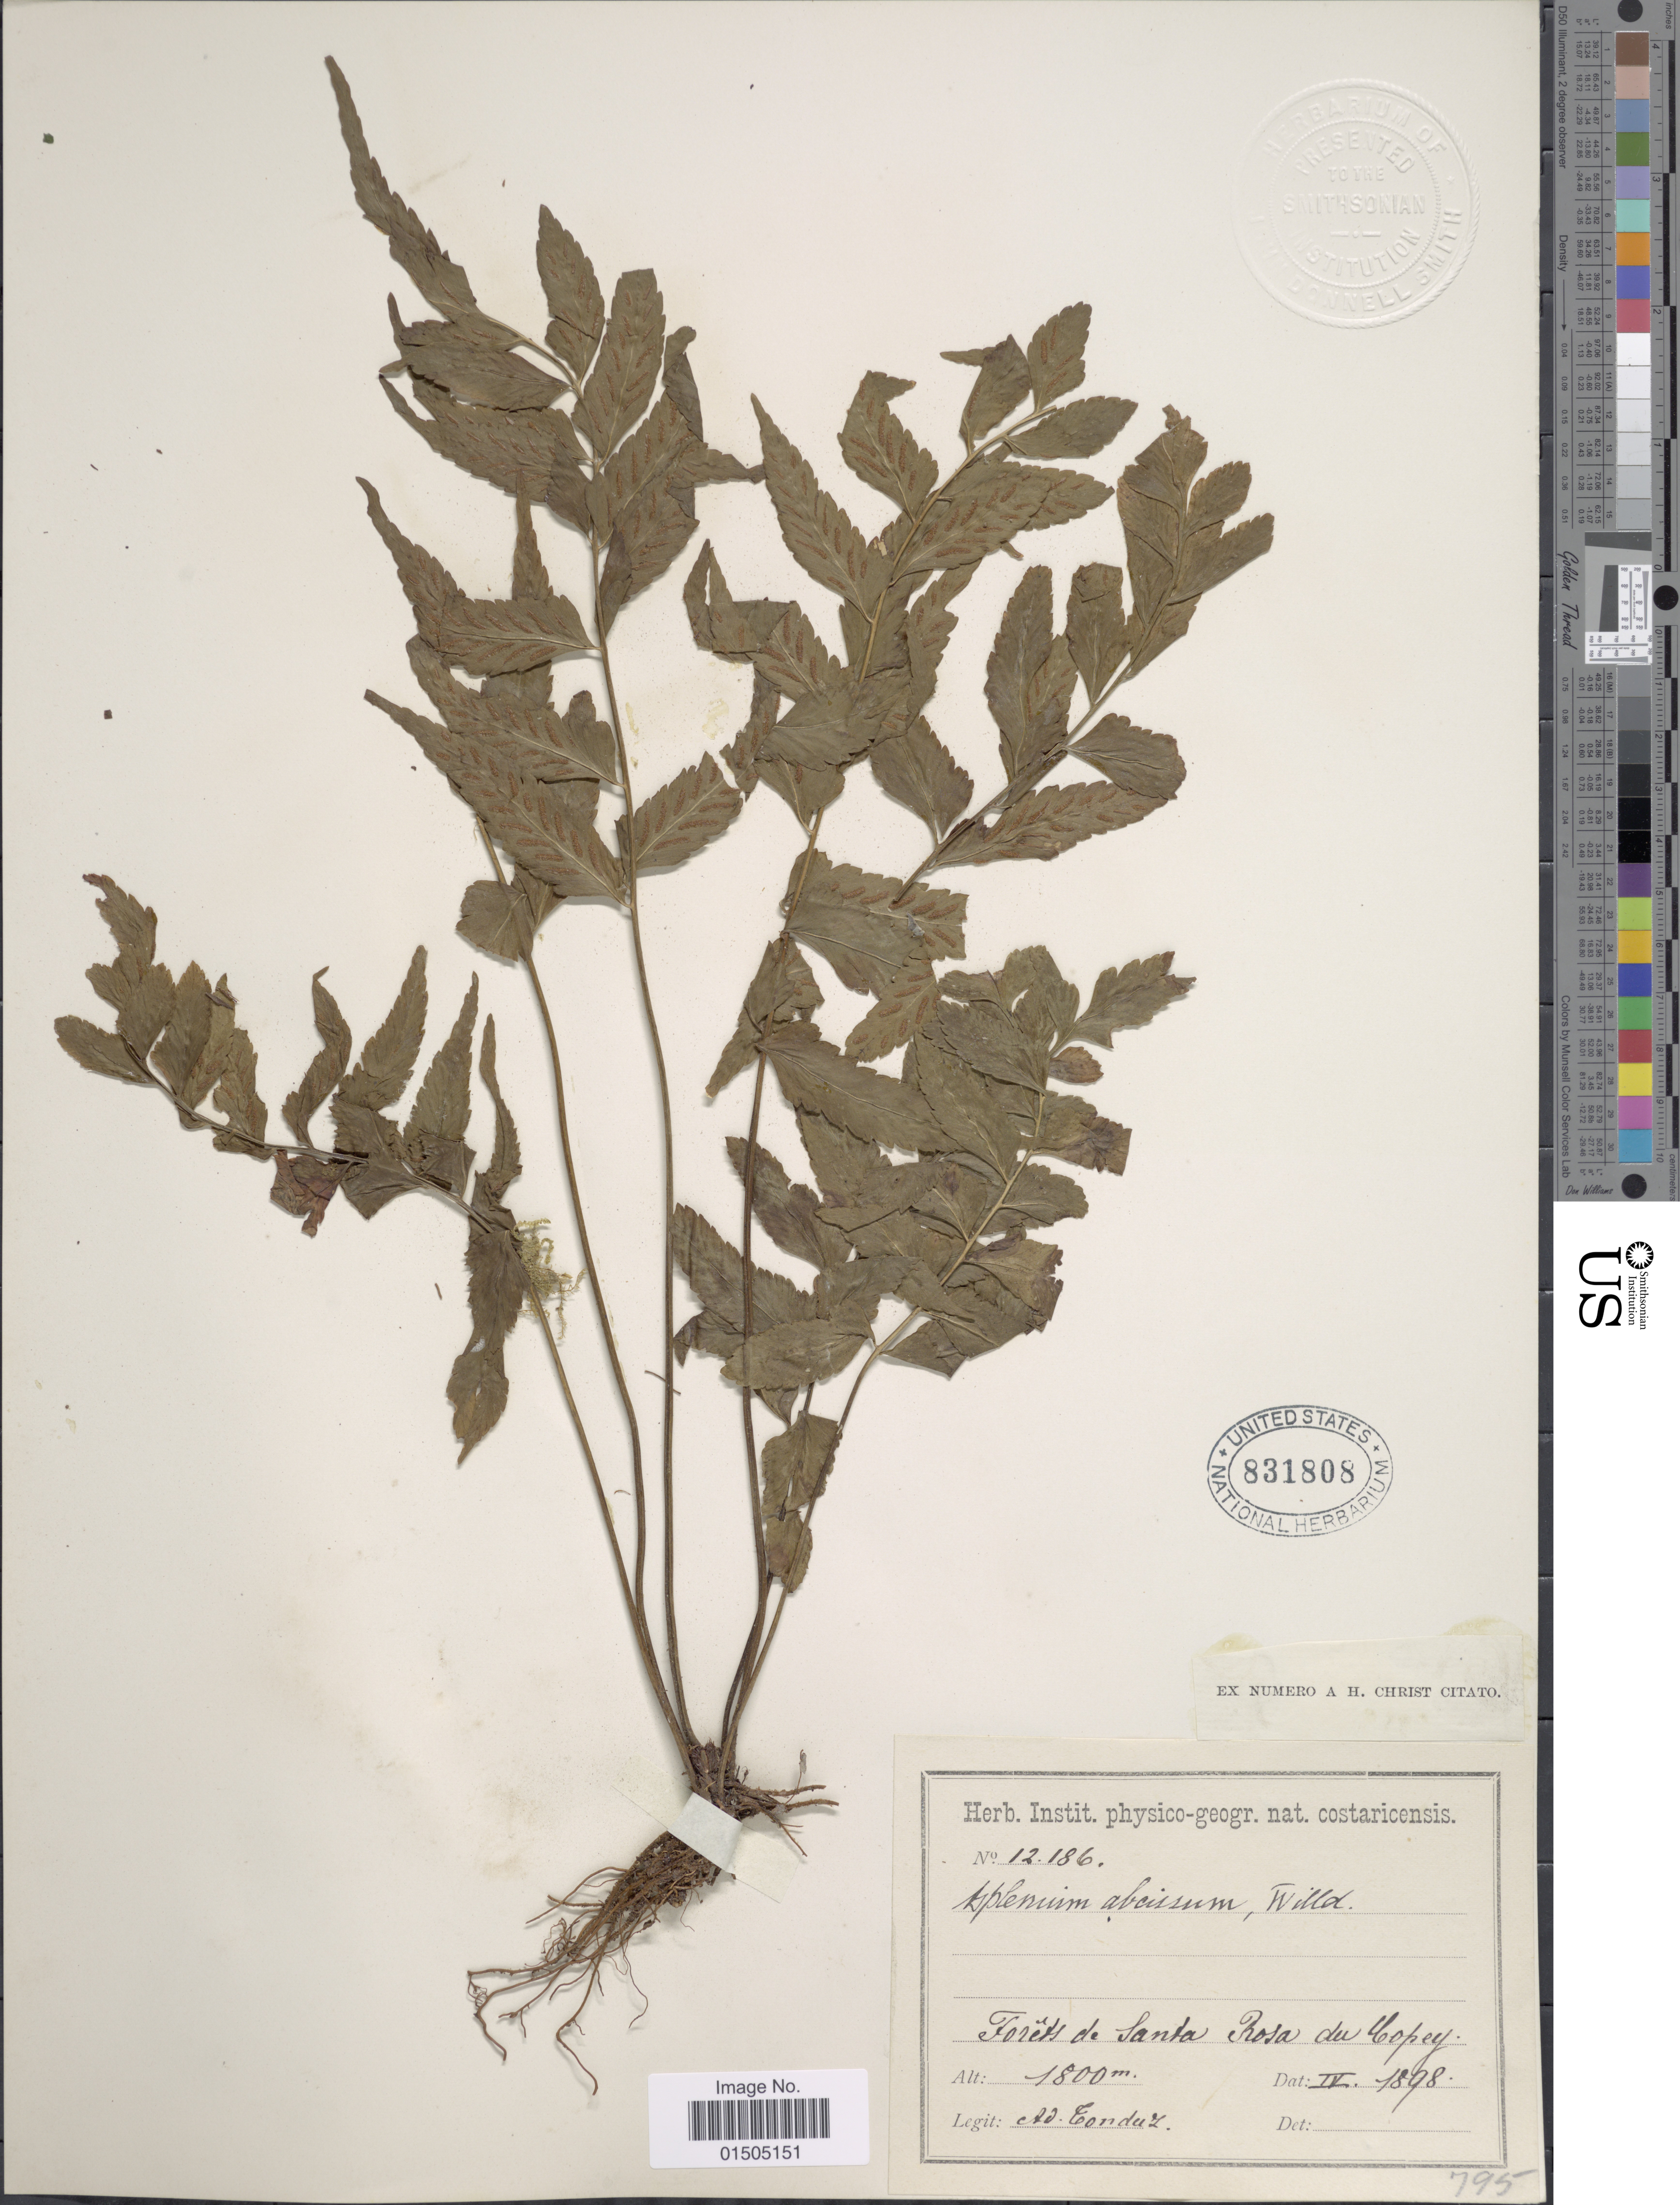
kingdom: Plantae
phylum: Tracheophyta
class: Polypodiopsida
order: Polypodiales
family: Aspleniaceae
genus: Asplenium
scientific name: Asplenium abscissum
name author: Willd.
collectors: A. Tonduz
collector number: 12186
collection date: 1898-04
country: Costa Rica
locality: Forêts de Santa Rosa du Copey.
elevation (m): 1800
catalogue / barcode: US 831808